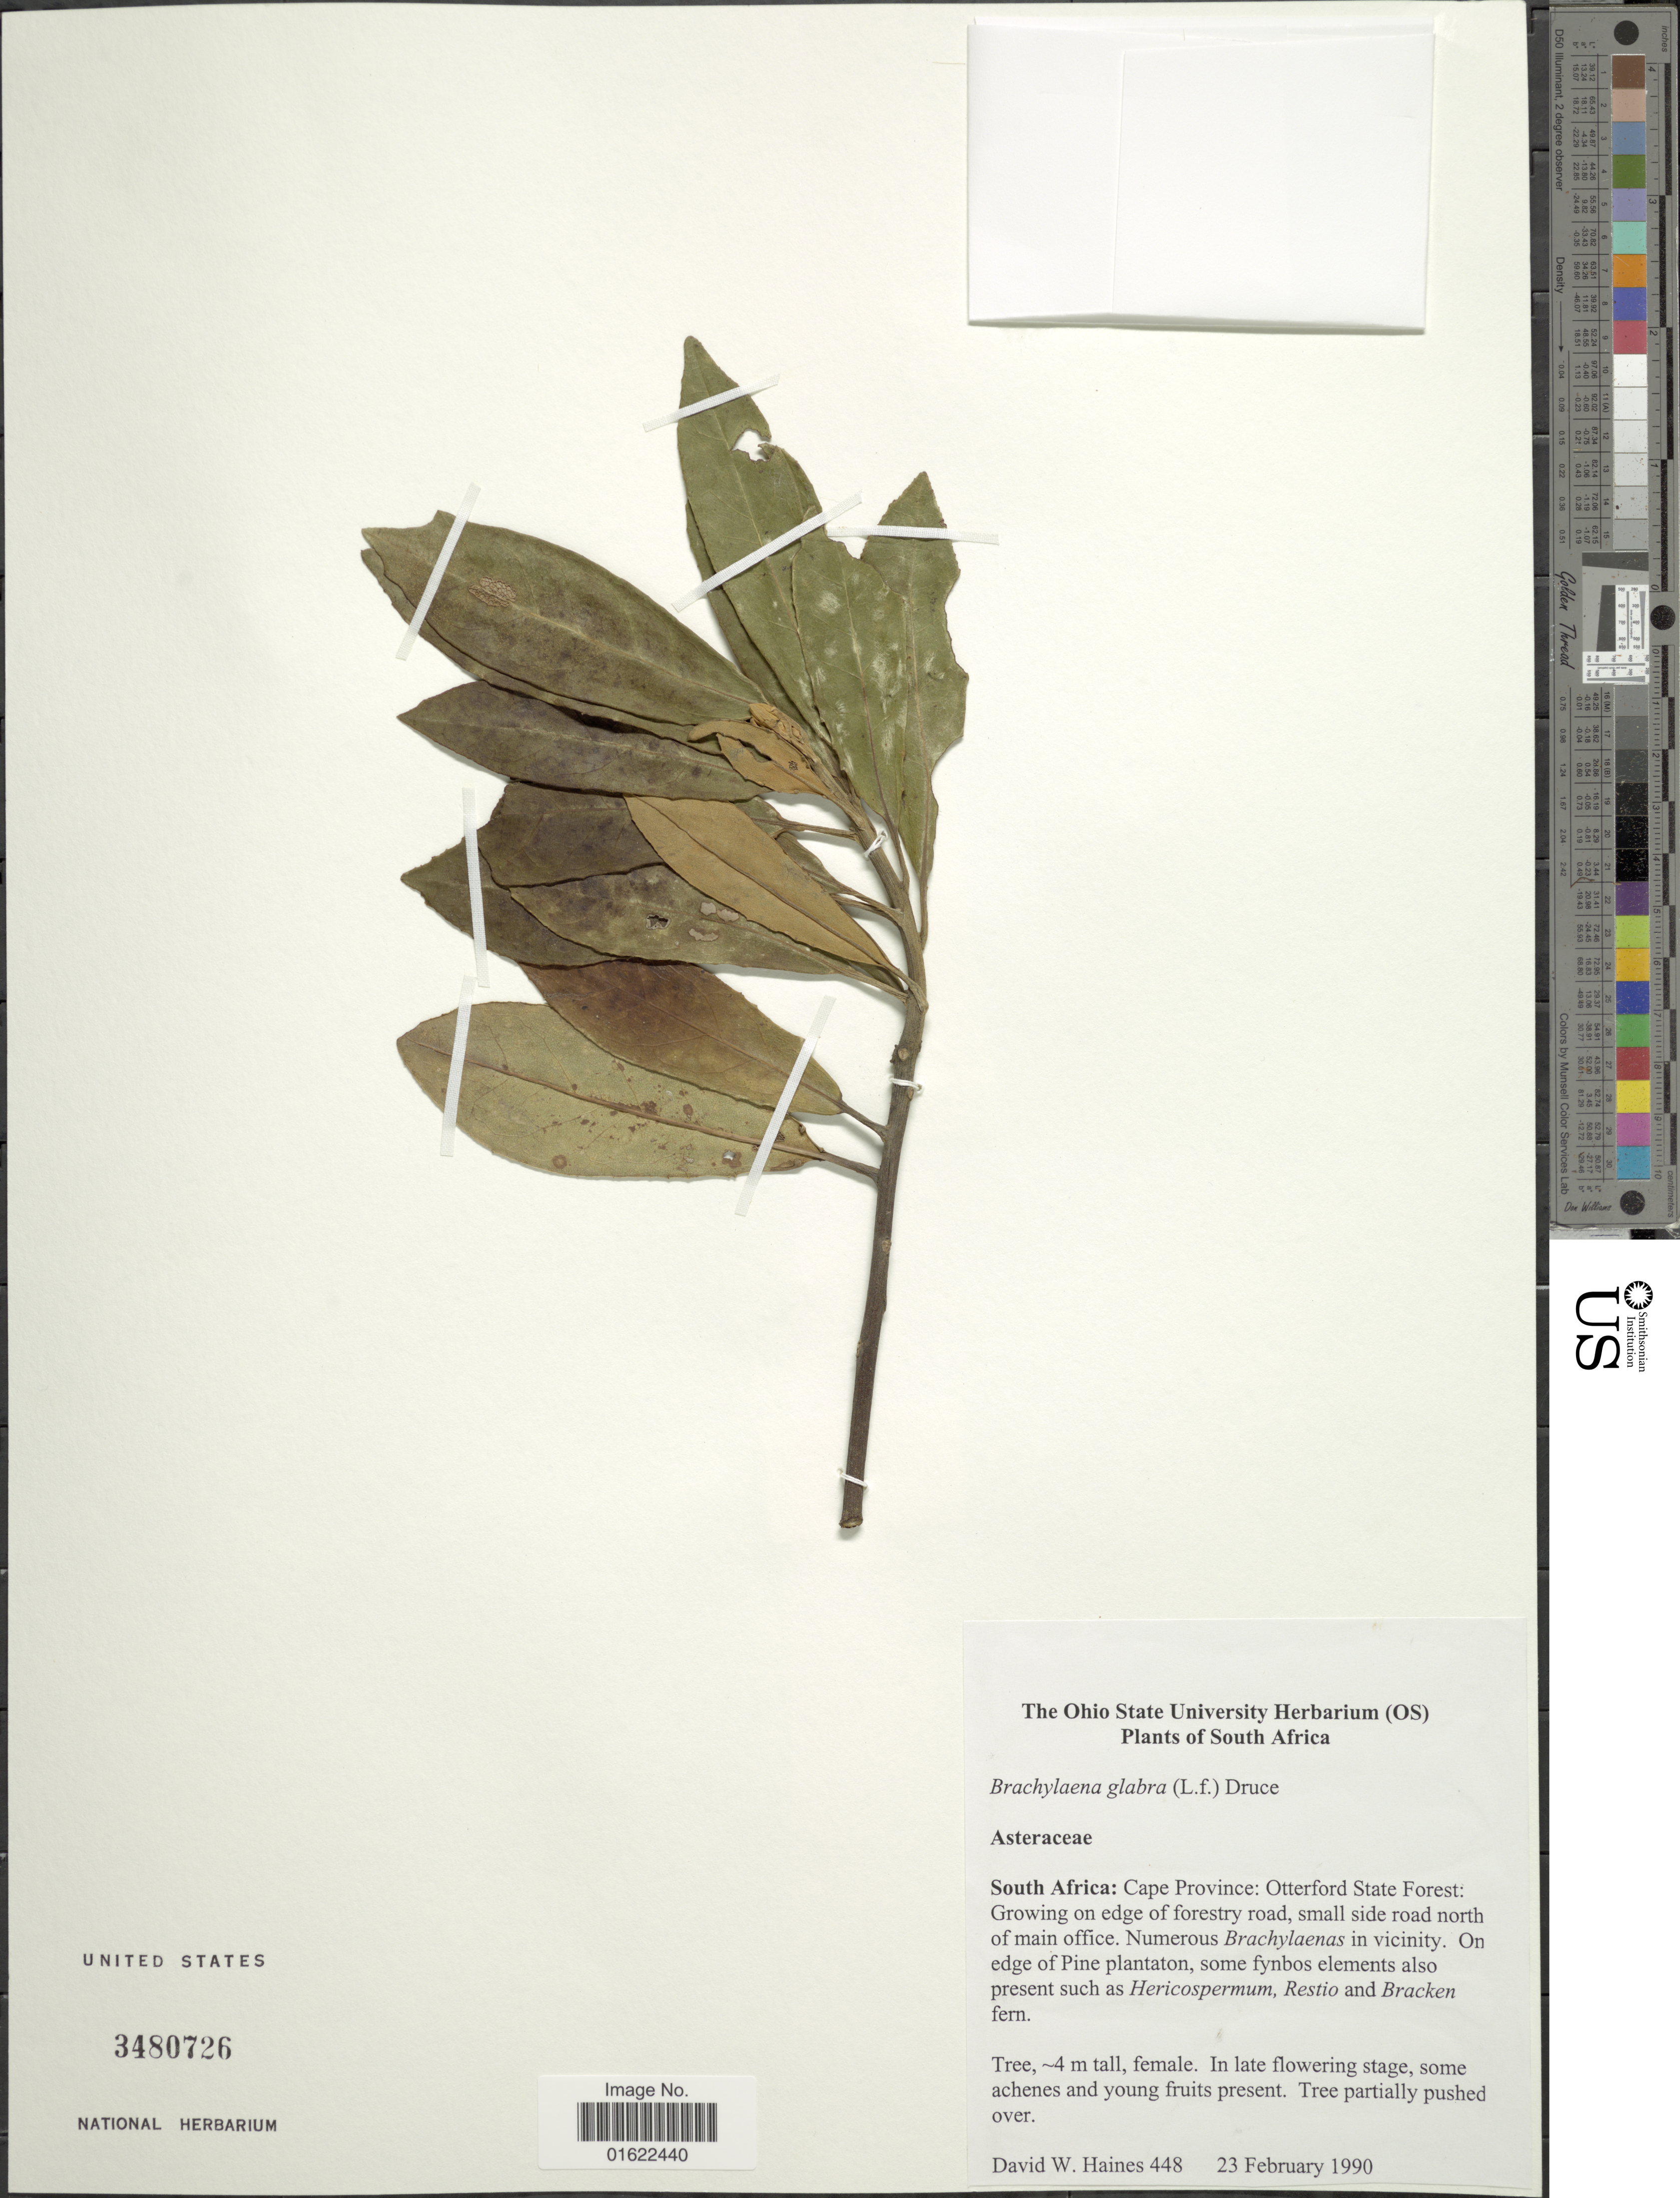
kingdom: Plantae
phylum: Tracheophyta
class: Magnoliopsida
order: Asterales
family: Asteraceae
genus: Brachylaena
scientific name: Brachylaena glabra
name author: (L. f.) Druce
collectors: D. Haines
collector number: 448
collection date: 1990-02-23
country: South Africa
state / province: Eastern Cape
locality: Otterford State Forest: Growing on edge of forestry road, small side road north of main office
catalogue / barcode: US 3480726